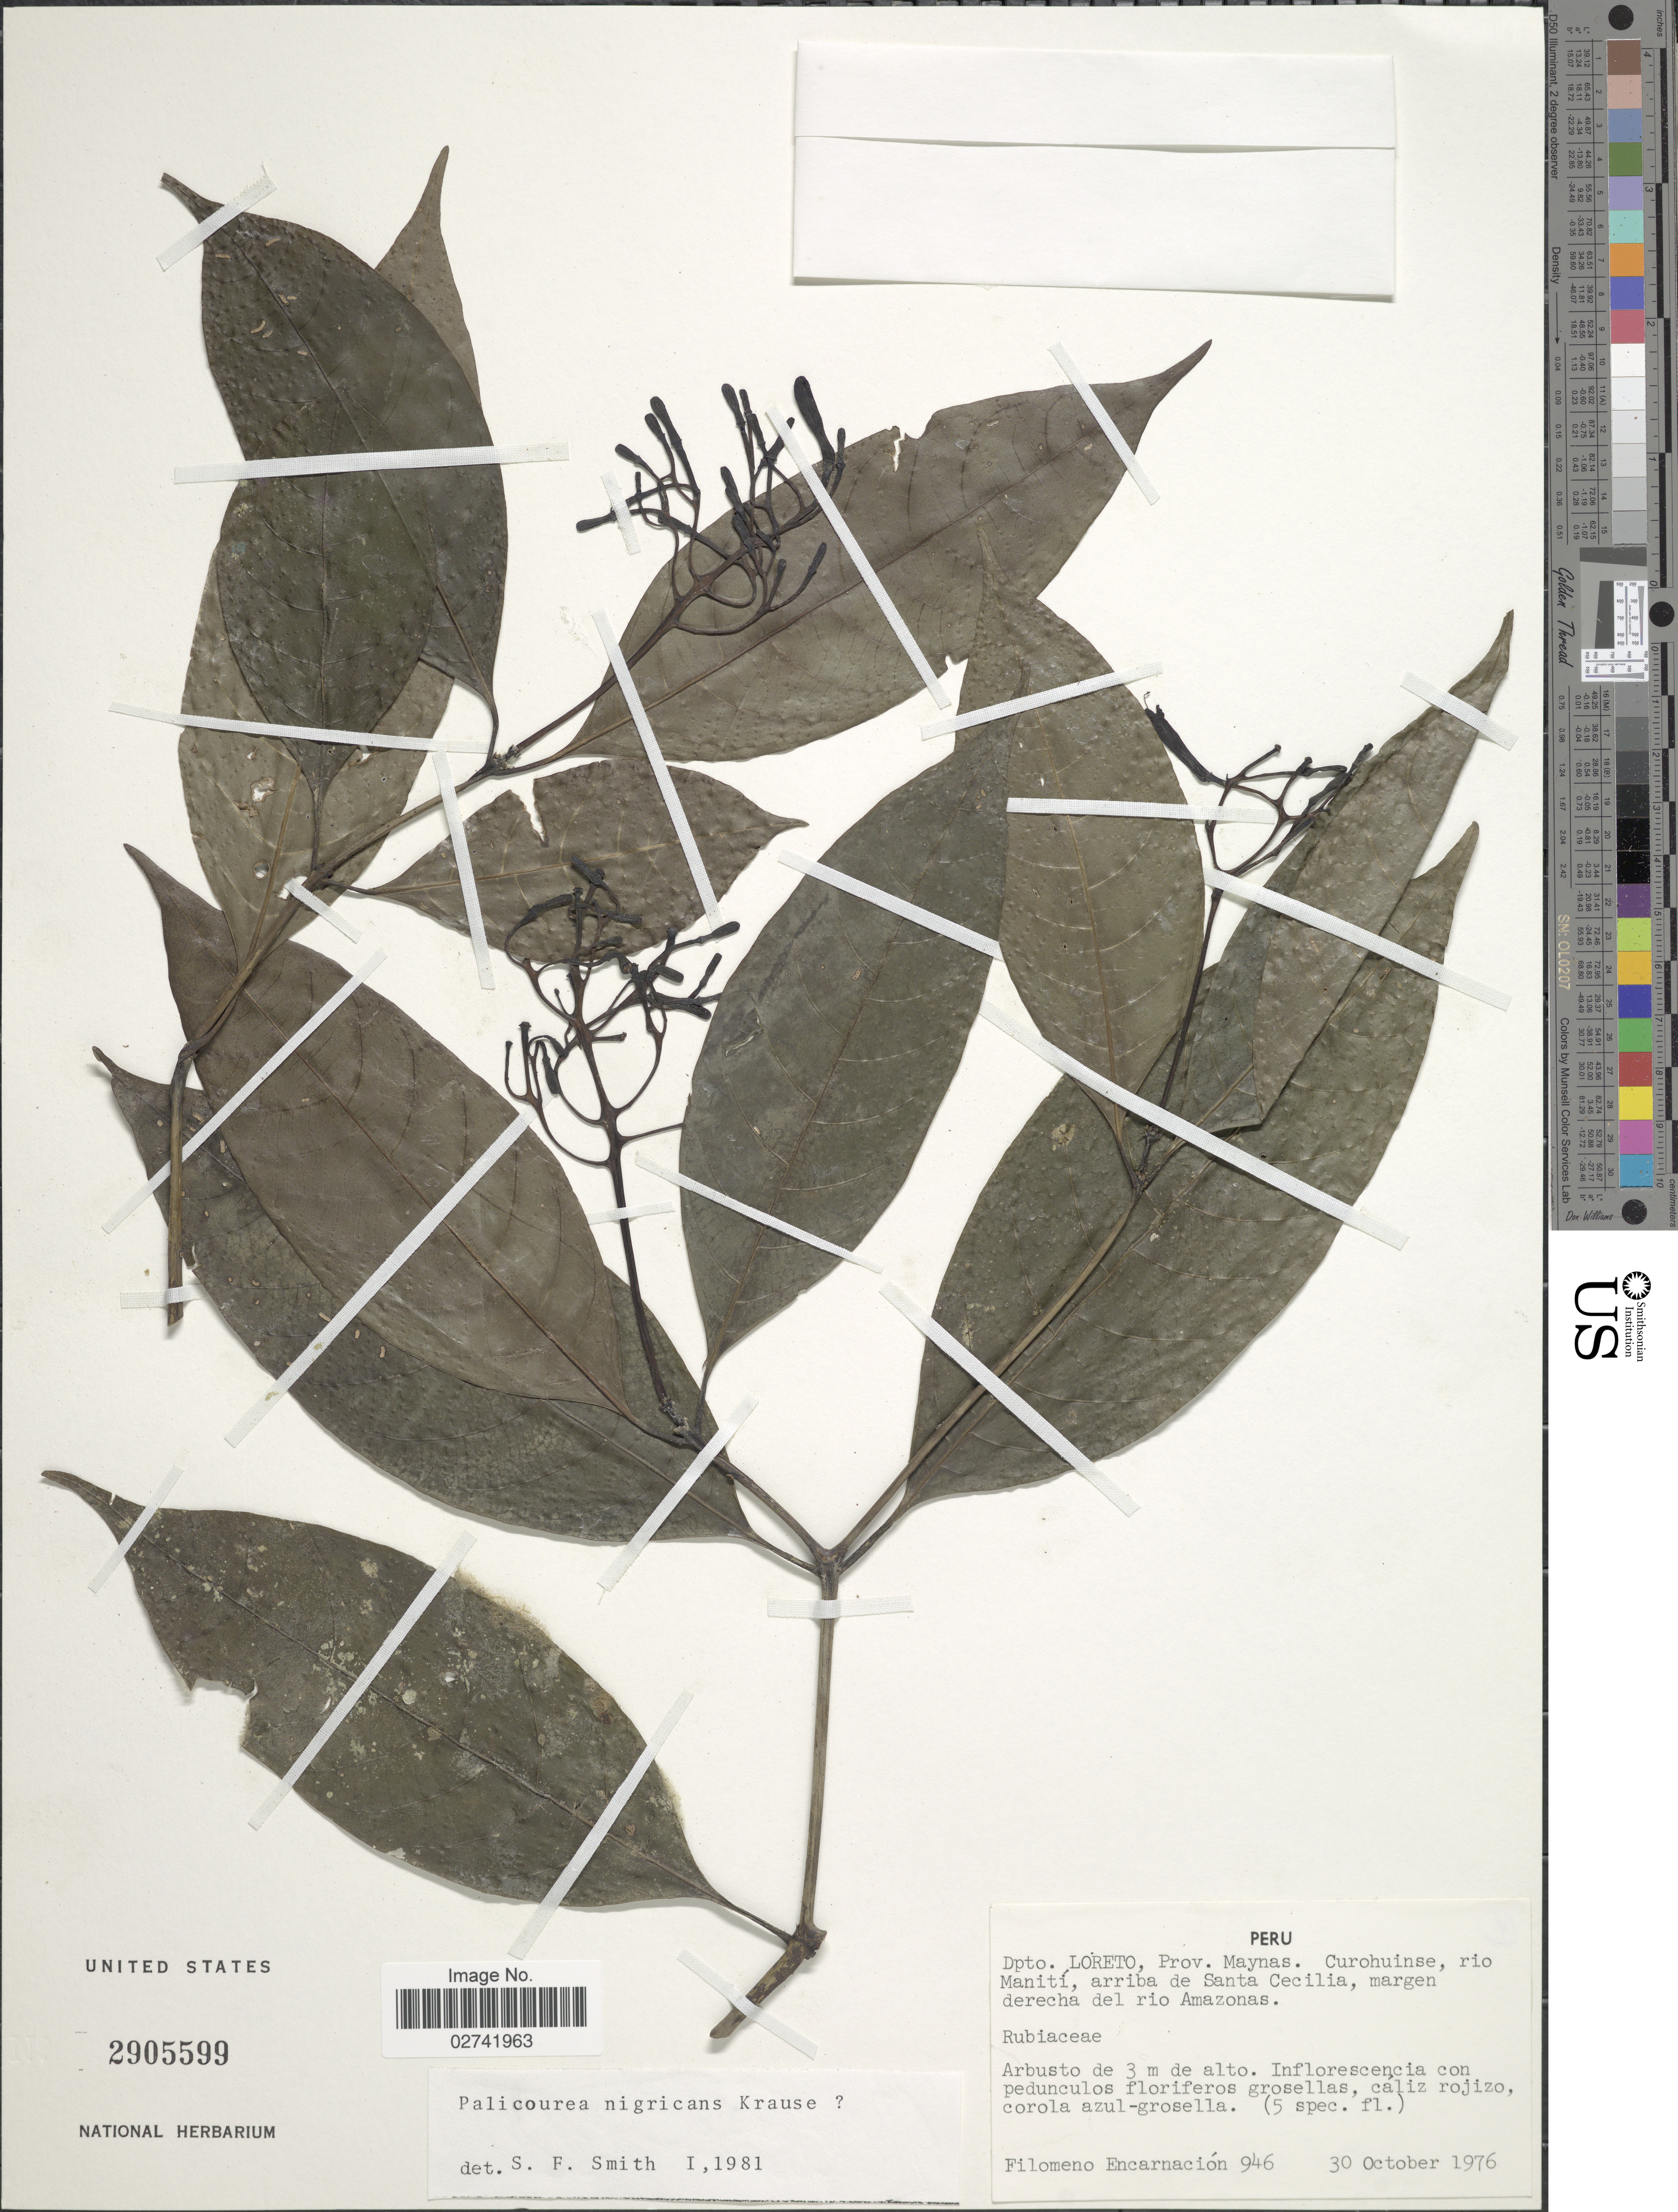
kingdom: Plantae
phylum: Tracheophyta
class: Magnoliopsida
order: Gentianales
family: Rubiaceae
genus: Palicourea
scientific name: Palicourea nigricans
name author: Krause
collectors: F. Encarnación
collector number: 946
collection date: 1976-10-30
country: Peru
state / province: Loreto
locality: Prov. Maynas. Curohuinse, rio Maniti, arriba de Santa Cecilia, margen derecha del rio Amazonas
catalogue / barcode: US 2905599